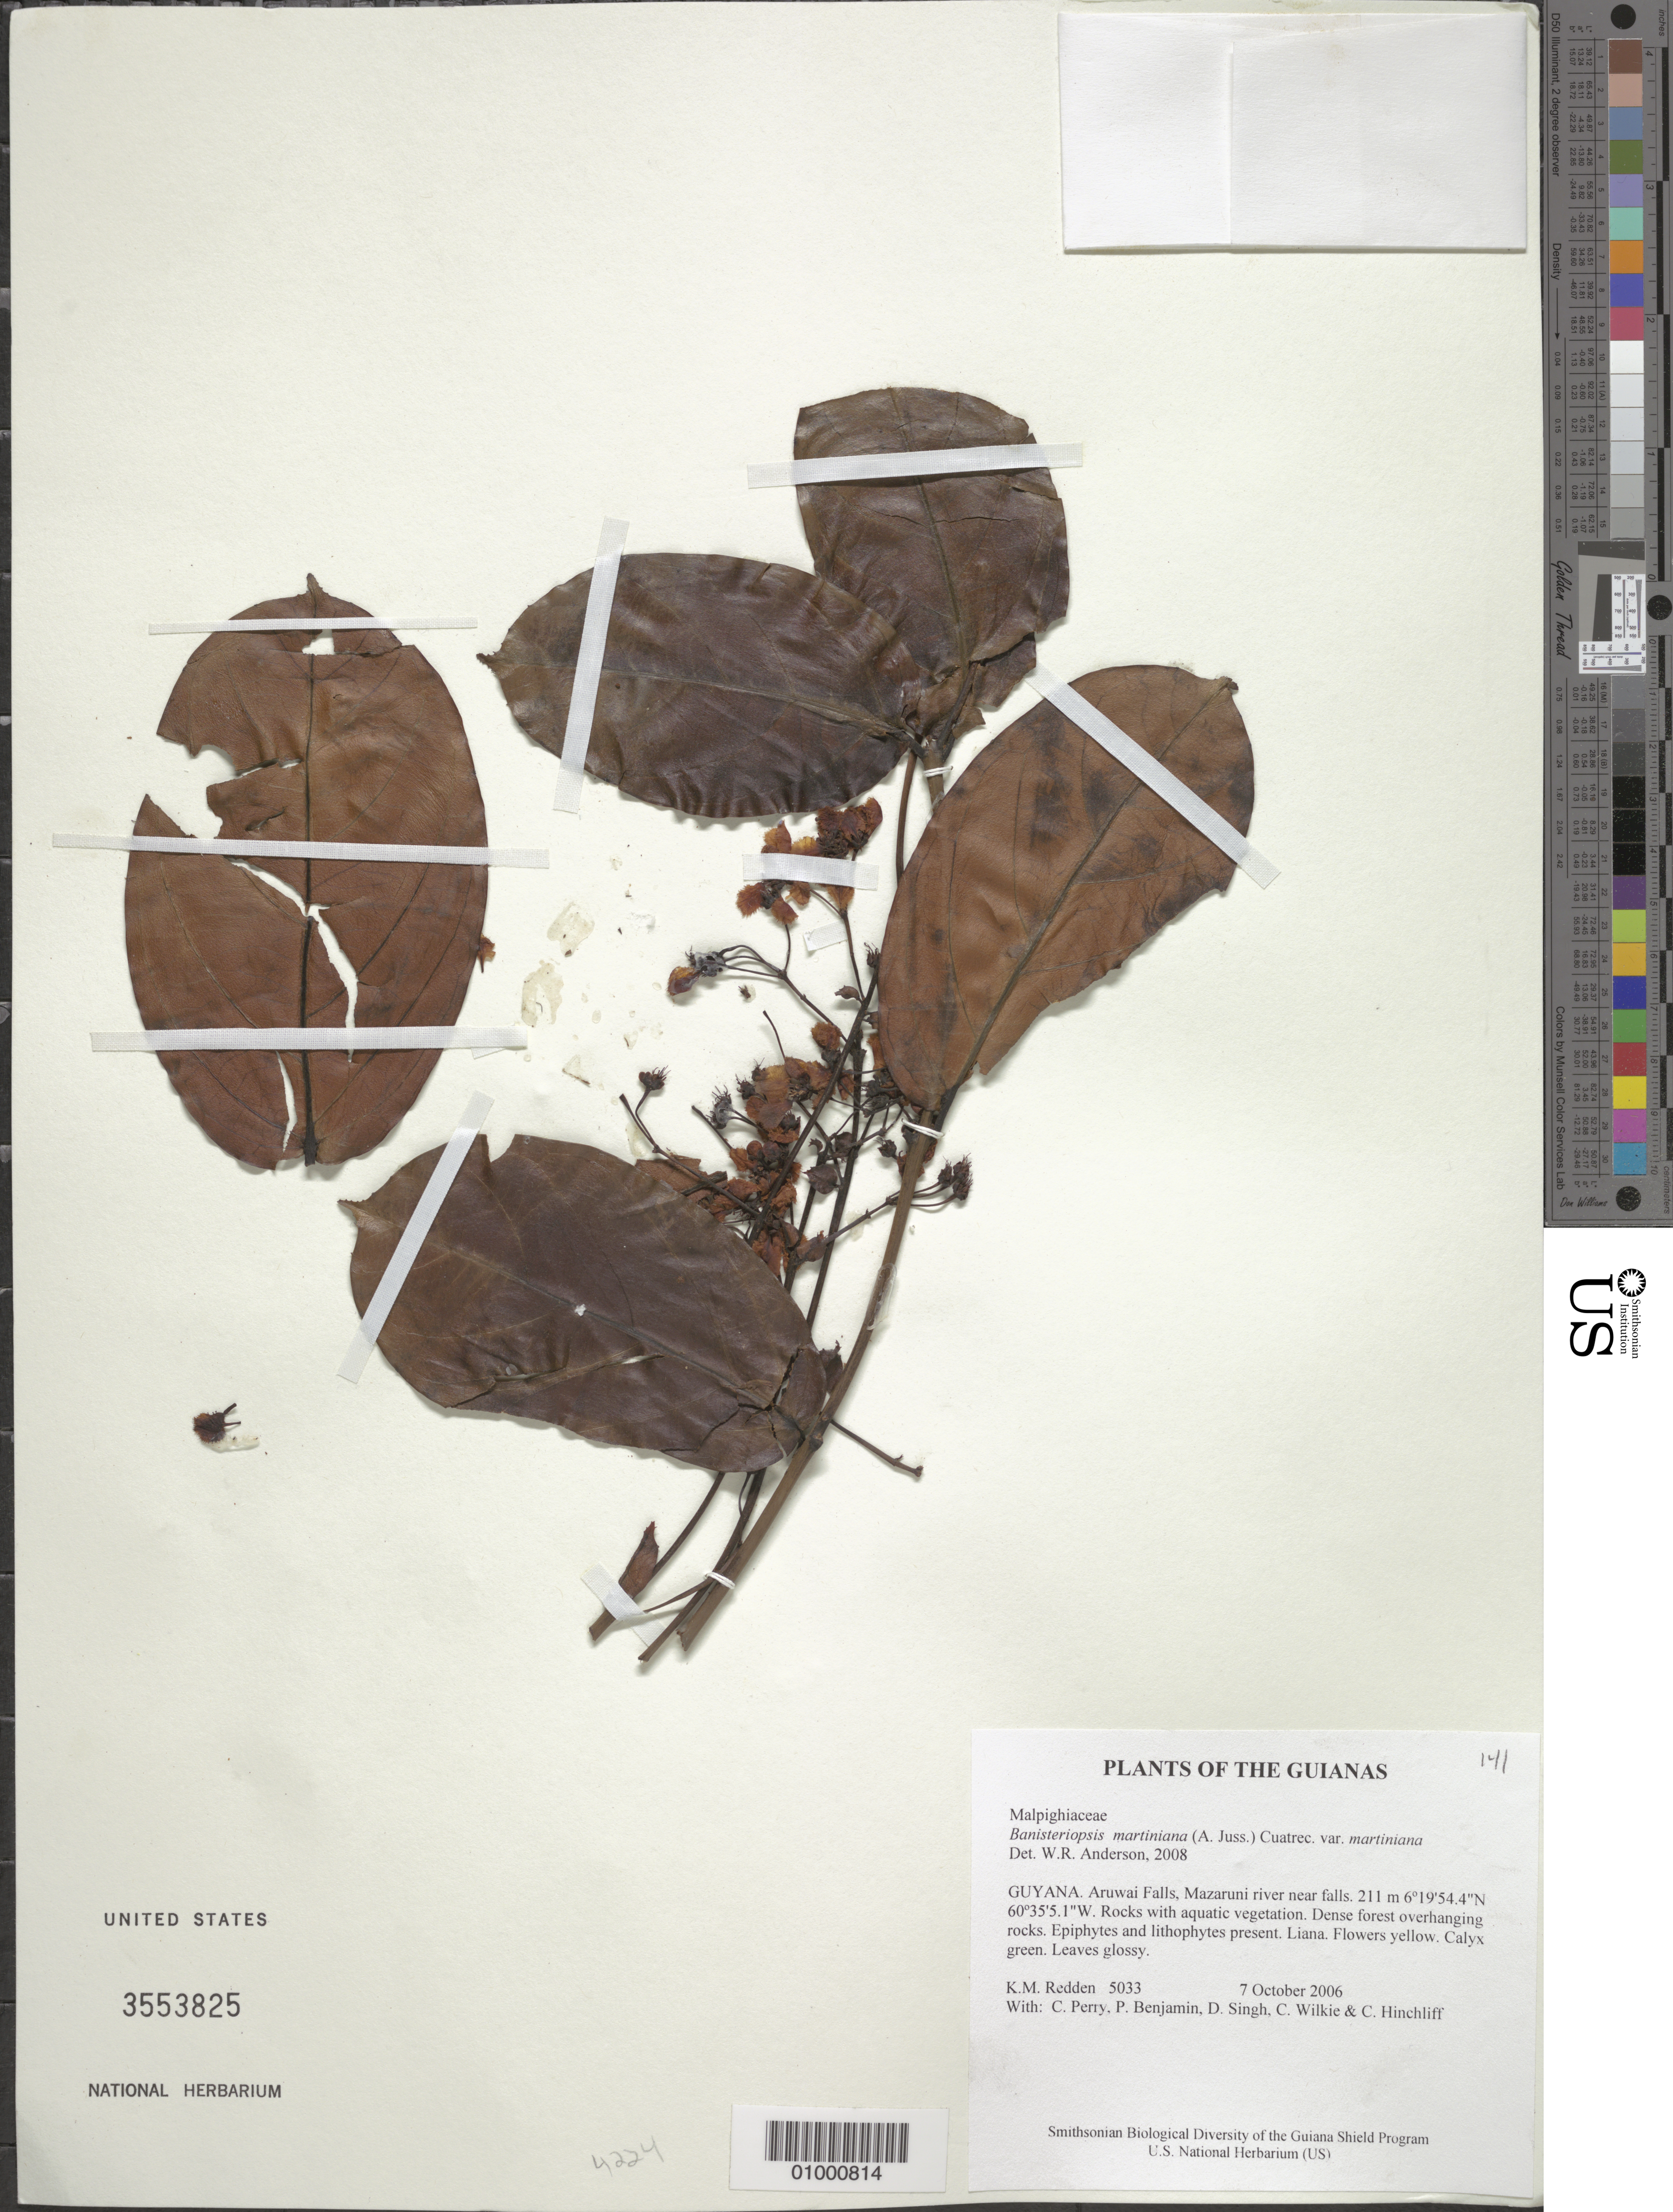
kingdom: Plantae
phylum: Tracheophyta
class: Magnoliopsida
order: Malpighiales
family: Malpighiaceae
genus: Banisteriopsis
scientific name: Banisteriopsis martiniana var. martiniana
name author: (A. Juss.) Cuatrec.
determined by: Anderson, W. R., (MICH), University of Michigan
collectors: K. M. Redden, C. Perry, P. Benjamin, D. Singh, C. Wilkie & C. E. Hinchliff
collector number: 5033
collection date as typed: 7 October 2006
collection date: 2006-10-07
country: Guyana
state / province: Cuyuni-Mazaruni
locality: Arawai Falls, Mazaruni river near falls.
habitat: Rocks with aquatic vegetation. Dense forest overhanging rocks. Epiphytes and lithophytes present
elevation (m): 211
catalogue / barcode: US 3553825